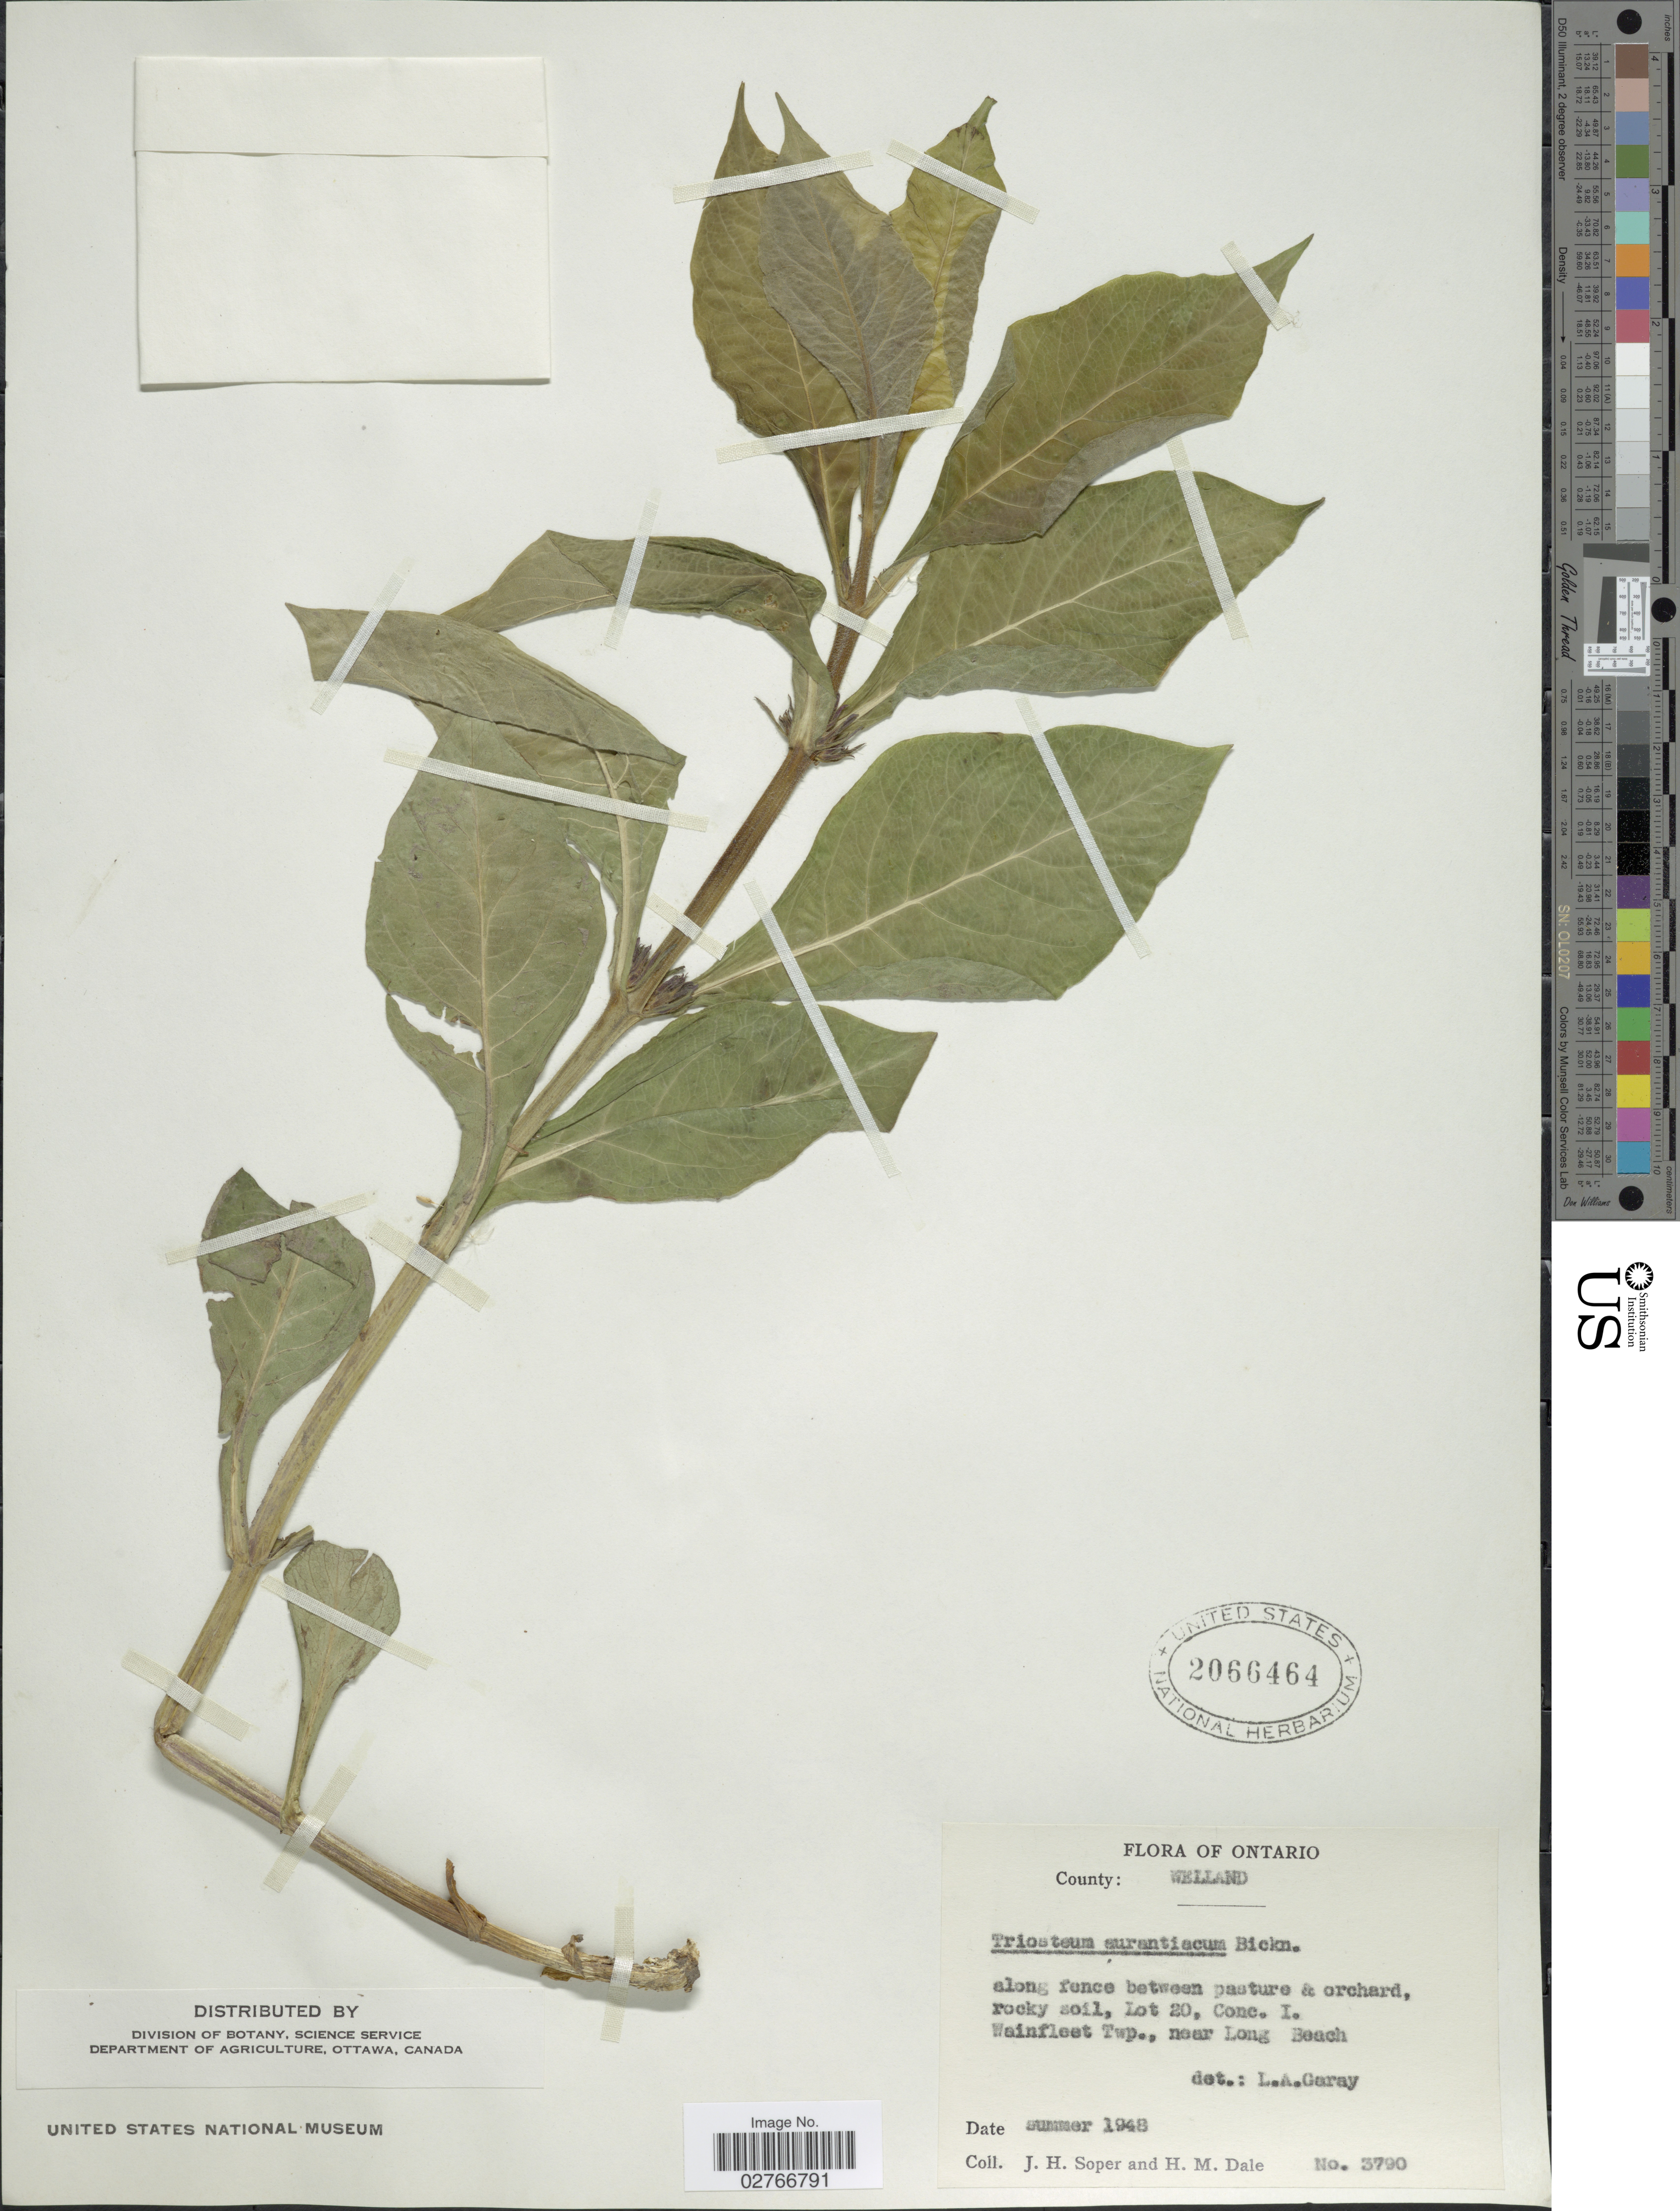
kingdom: Plantae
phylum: Tracheophyta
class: Magnoliopsida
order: Dipsacales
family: Caprifoliaceae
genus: Triosteum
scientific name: Triosteum aurantiacum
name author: E.P. Bicknell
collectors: J. H. Soper & H. M. Dale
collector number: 3790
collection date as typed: Summer 1948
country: Canada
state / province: Ontario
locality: County: Welland. Along fence between pasture & orchard, rocky soil, Lot 20, Conc. I. Wainfleet Twp., near Long Beach.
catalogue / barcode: US 2066464